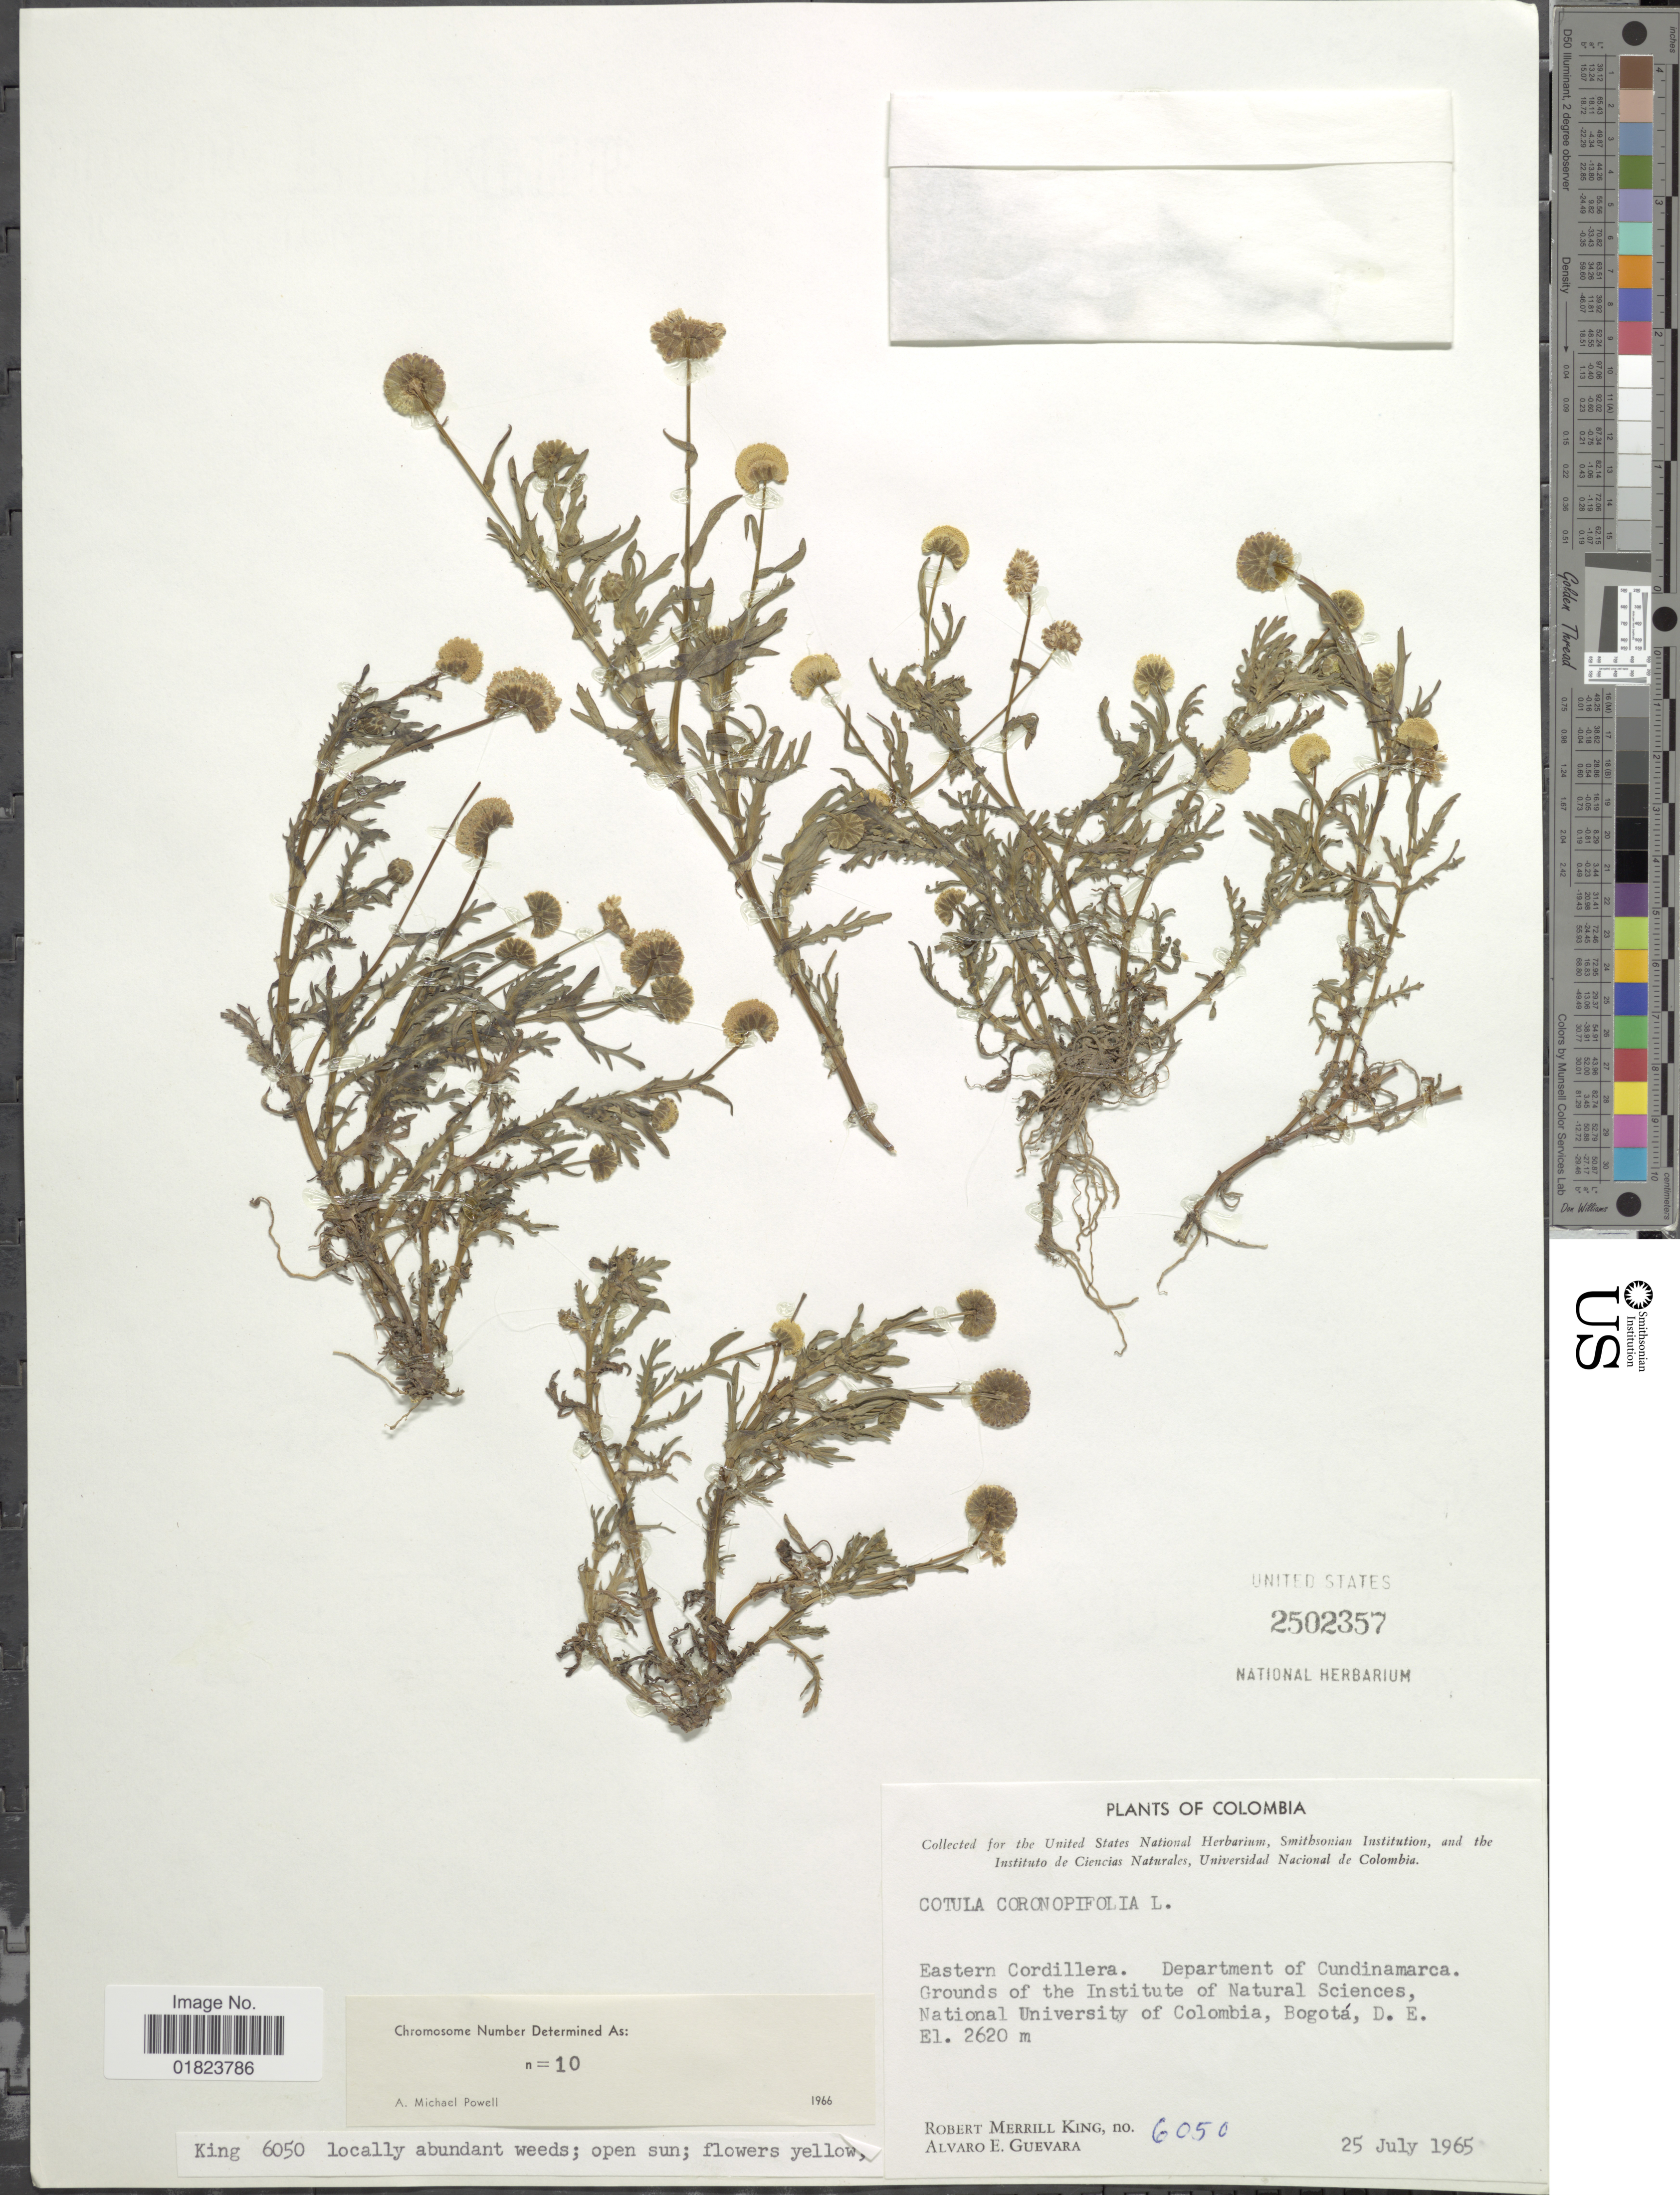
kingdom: Plantae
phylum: Tracheophyta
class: Magnoliopsida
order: Asterales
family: Asteraceae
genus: Cotula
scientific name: Cotula coronopifolia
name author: L.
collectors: R. M. King & A. E. Guevara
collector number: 6050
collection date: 1965-07-25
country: Colombia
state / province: Cundinamarca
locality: Eastern Cordillera, grounds of the Institute of Natural Sciences, National University of Colombia, Bogota, D.E.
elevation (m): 2620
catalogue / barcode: US 2502357